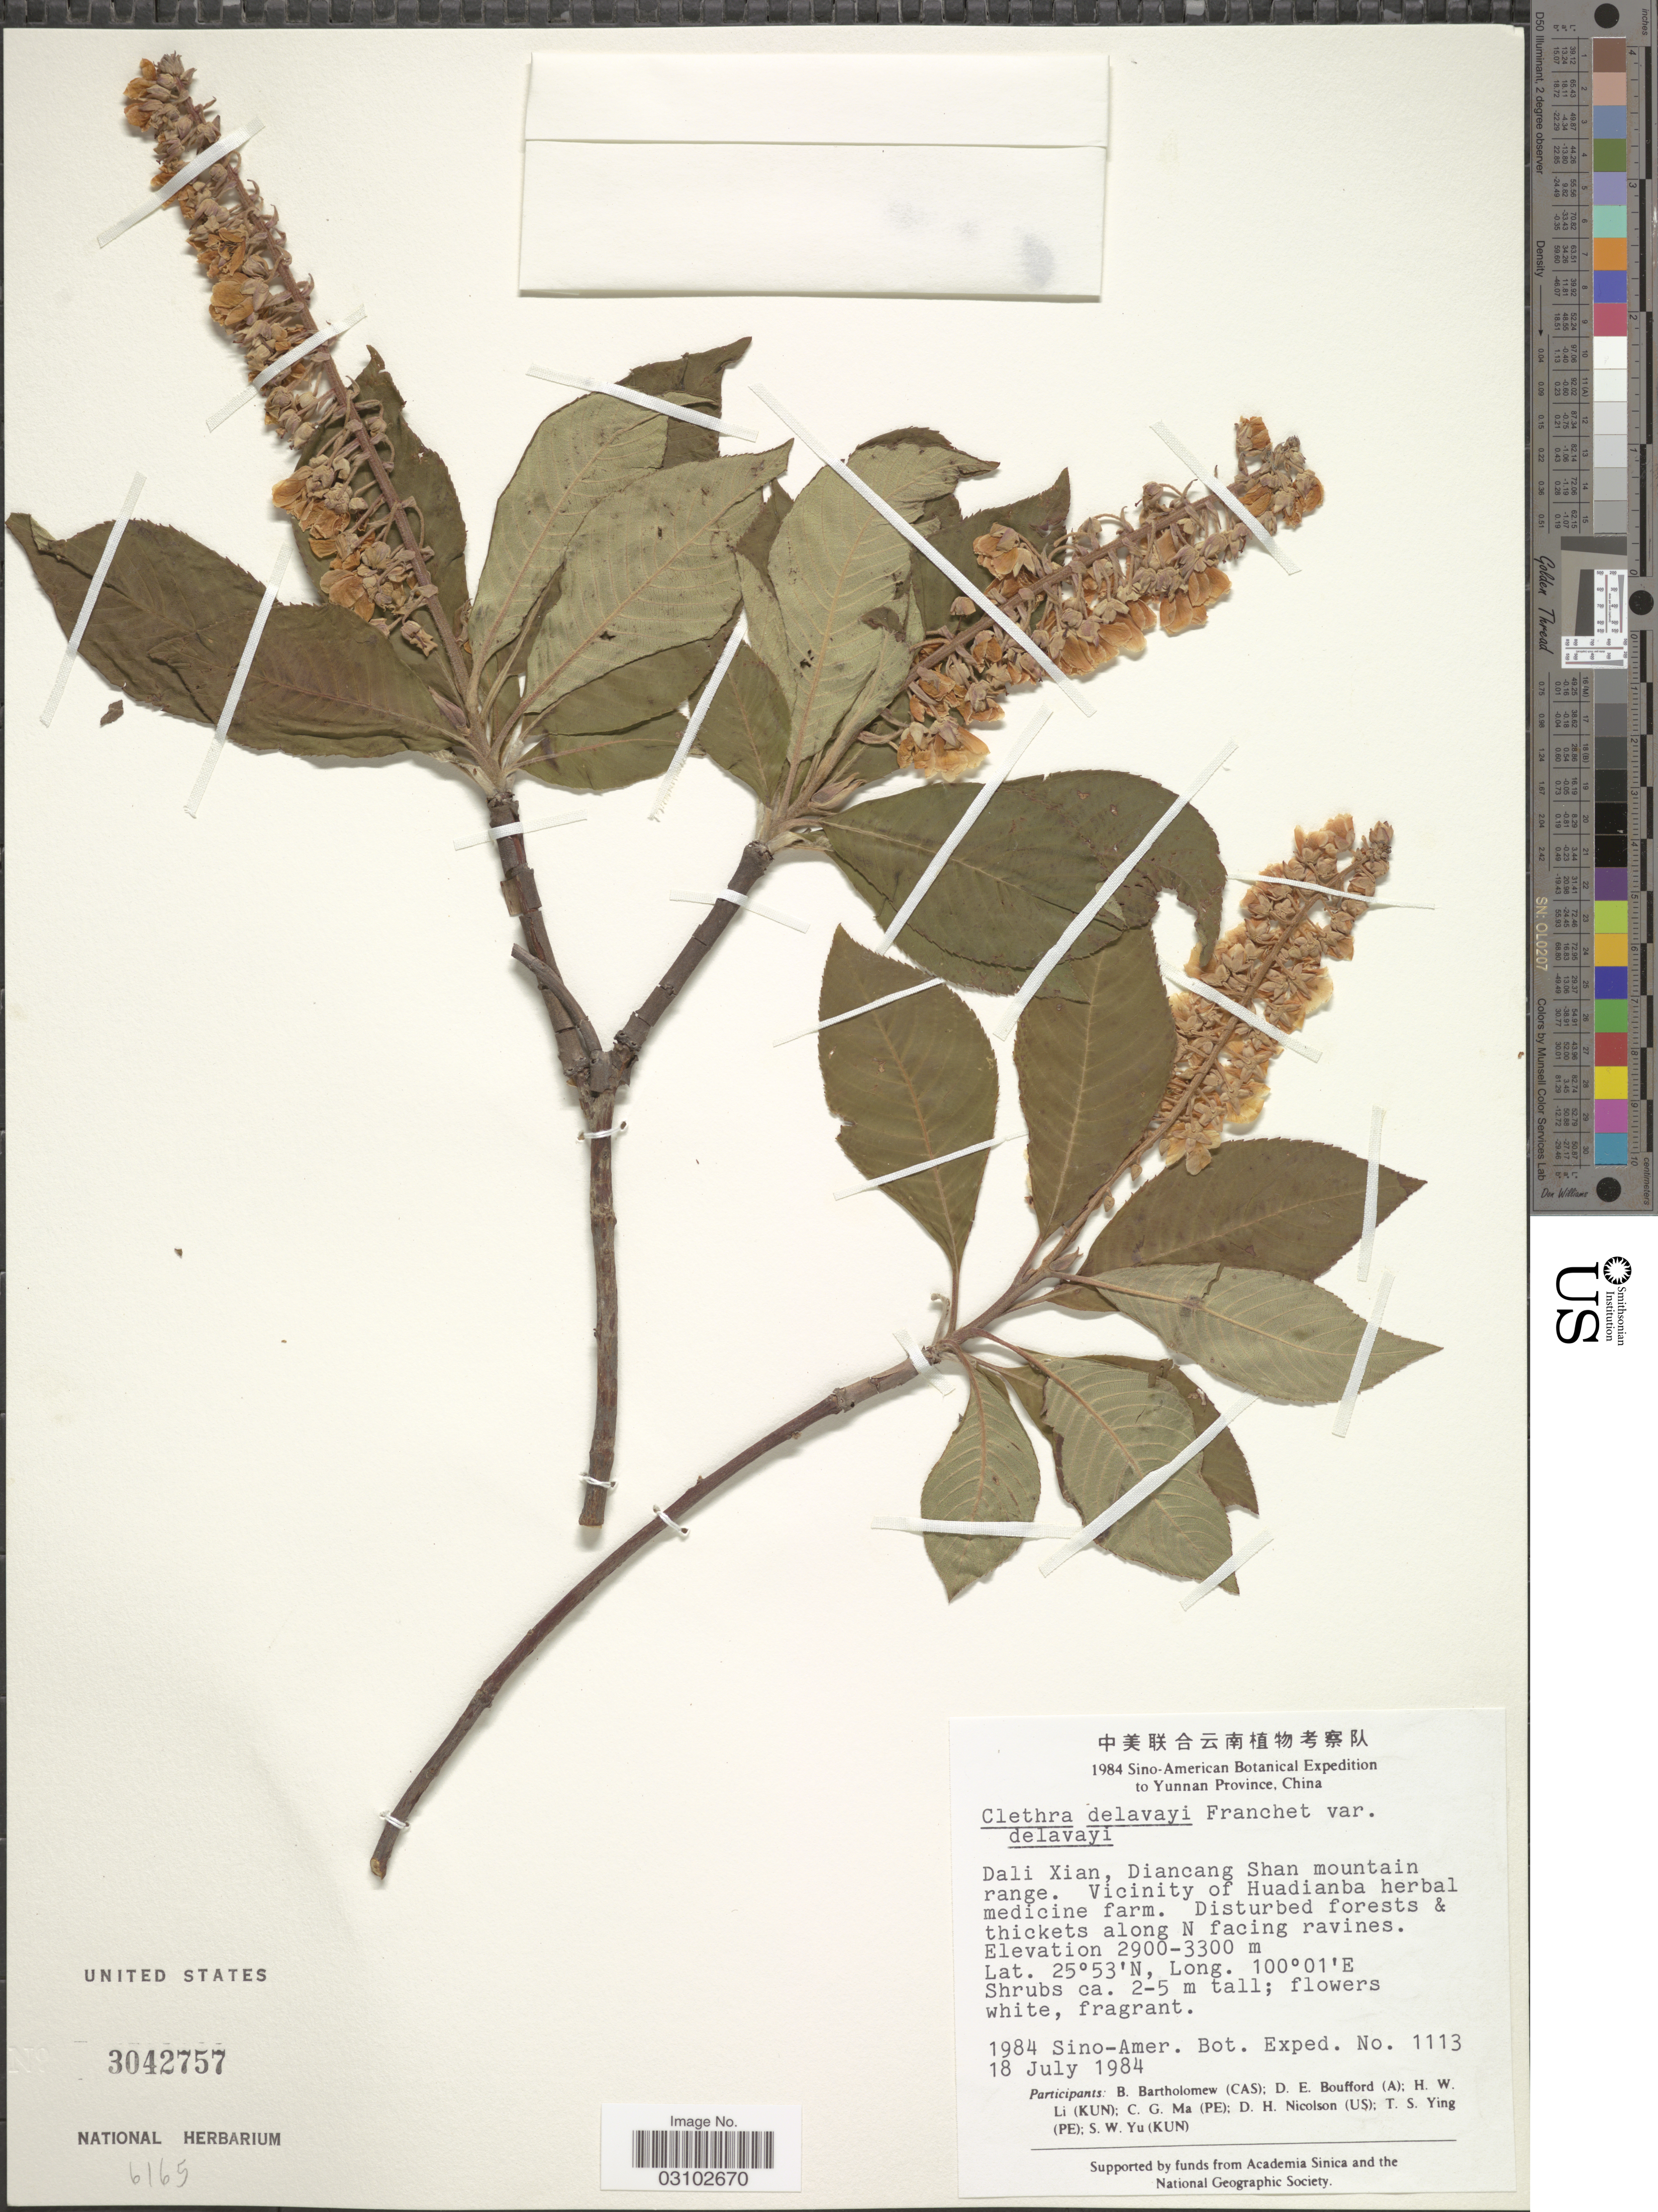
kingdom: Plantae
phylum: Tracheophyta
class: Magnoliopsida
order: Ericales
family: Clethraceae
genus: Clethra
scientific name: Clethra delavayi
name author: Franch.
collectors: Sino-Amer. Bot. Exped. 1984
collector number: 1113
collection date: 1984-07-18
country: China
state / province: Yunnan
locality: Dali Xian, Diancang Shan mountain range. Vicinity of Huadianba herbal medicine farm. Disturbed forests & thickets along N facing ravines.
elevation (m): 2900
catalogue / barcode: US 3042757